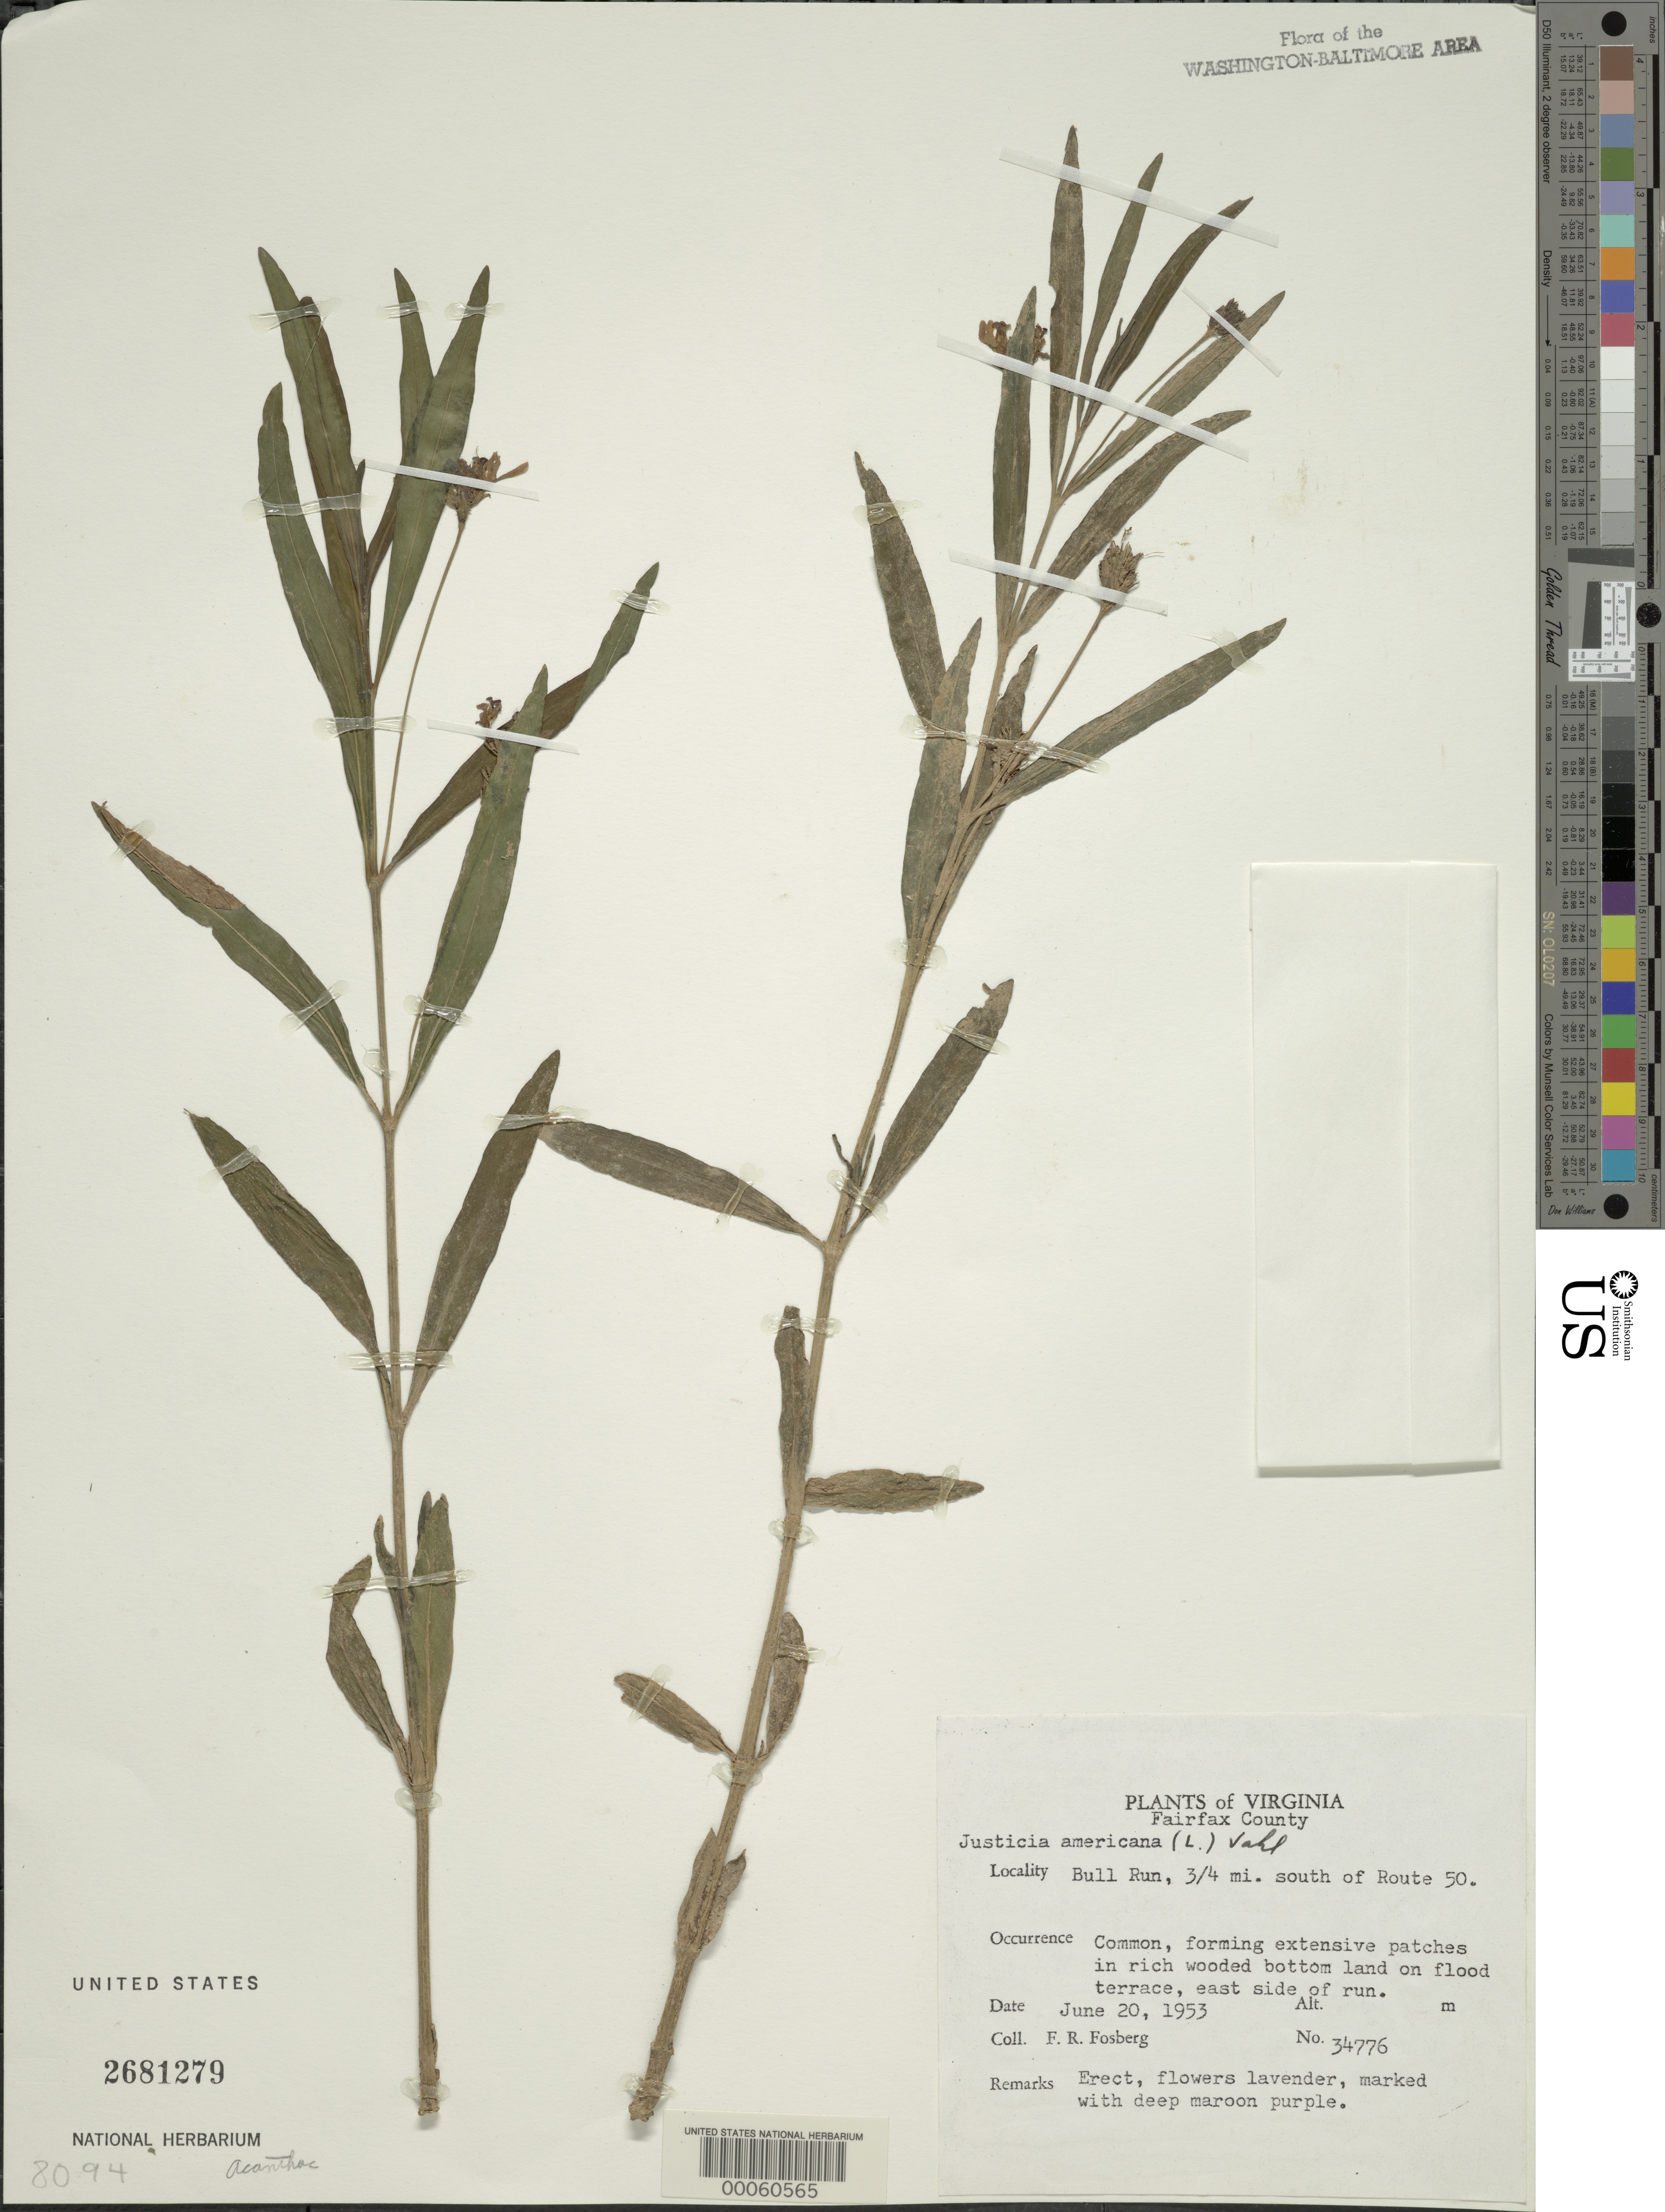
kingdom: Plantae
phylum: Tracheophyta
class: Magnoliopsida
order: Lamiales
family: Acanthaceae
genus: Justicia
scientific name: Justicia americana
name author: (L.) Vahl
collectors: F. R. Fosberg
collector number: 34776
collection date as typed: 20 Jun 1953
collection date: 1953-06-20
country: United States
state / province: Virginia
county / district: Fairfax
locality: Bull Run, S of Route 50, E side of Run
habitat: Forming extensive patches in rich wooded bottomland on flood pl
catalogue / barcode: US 2681279